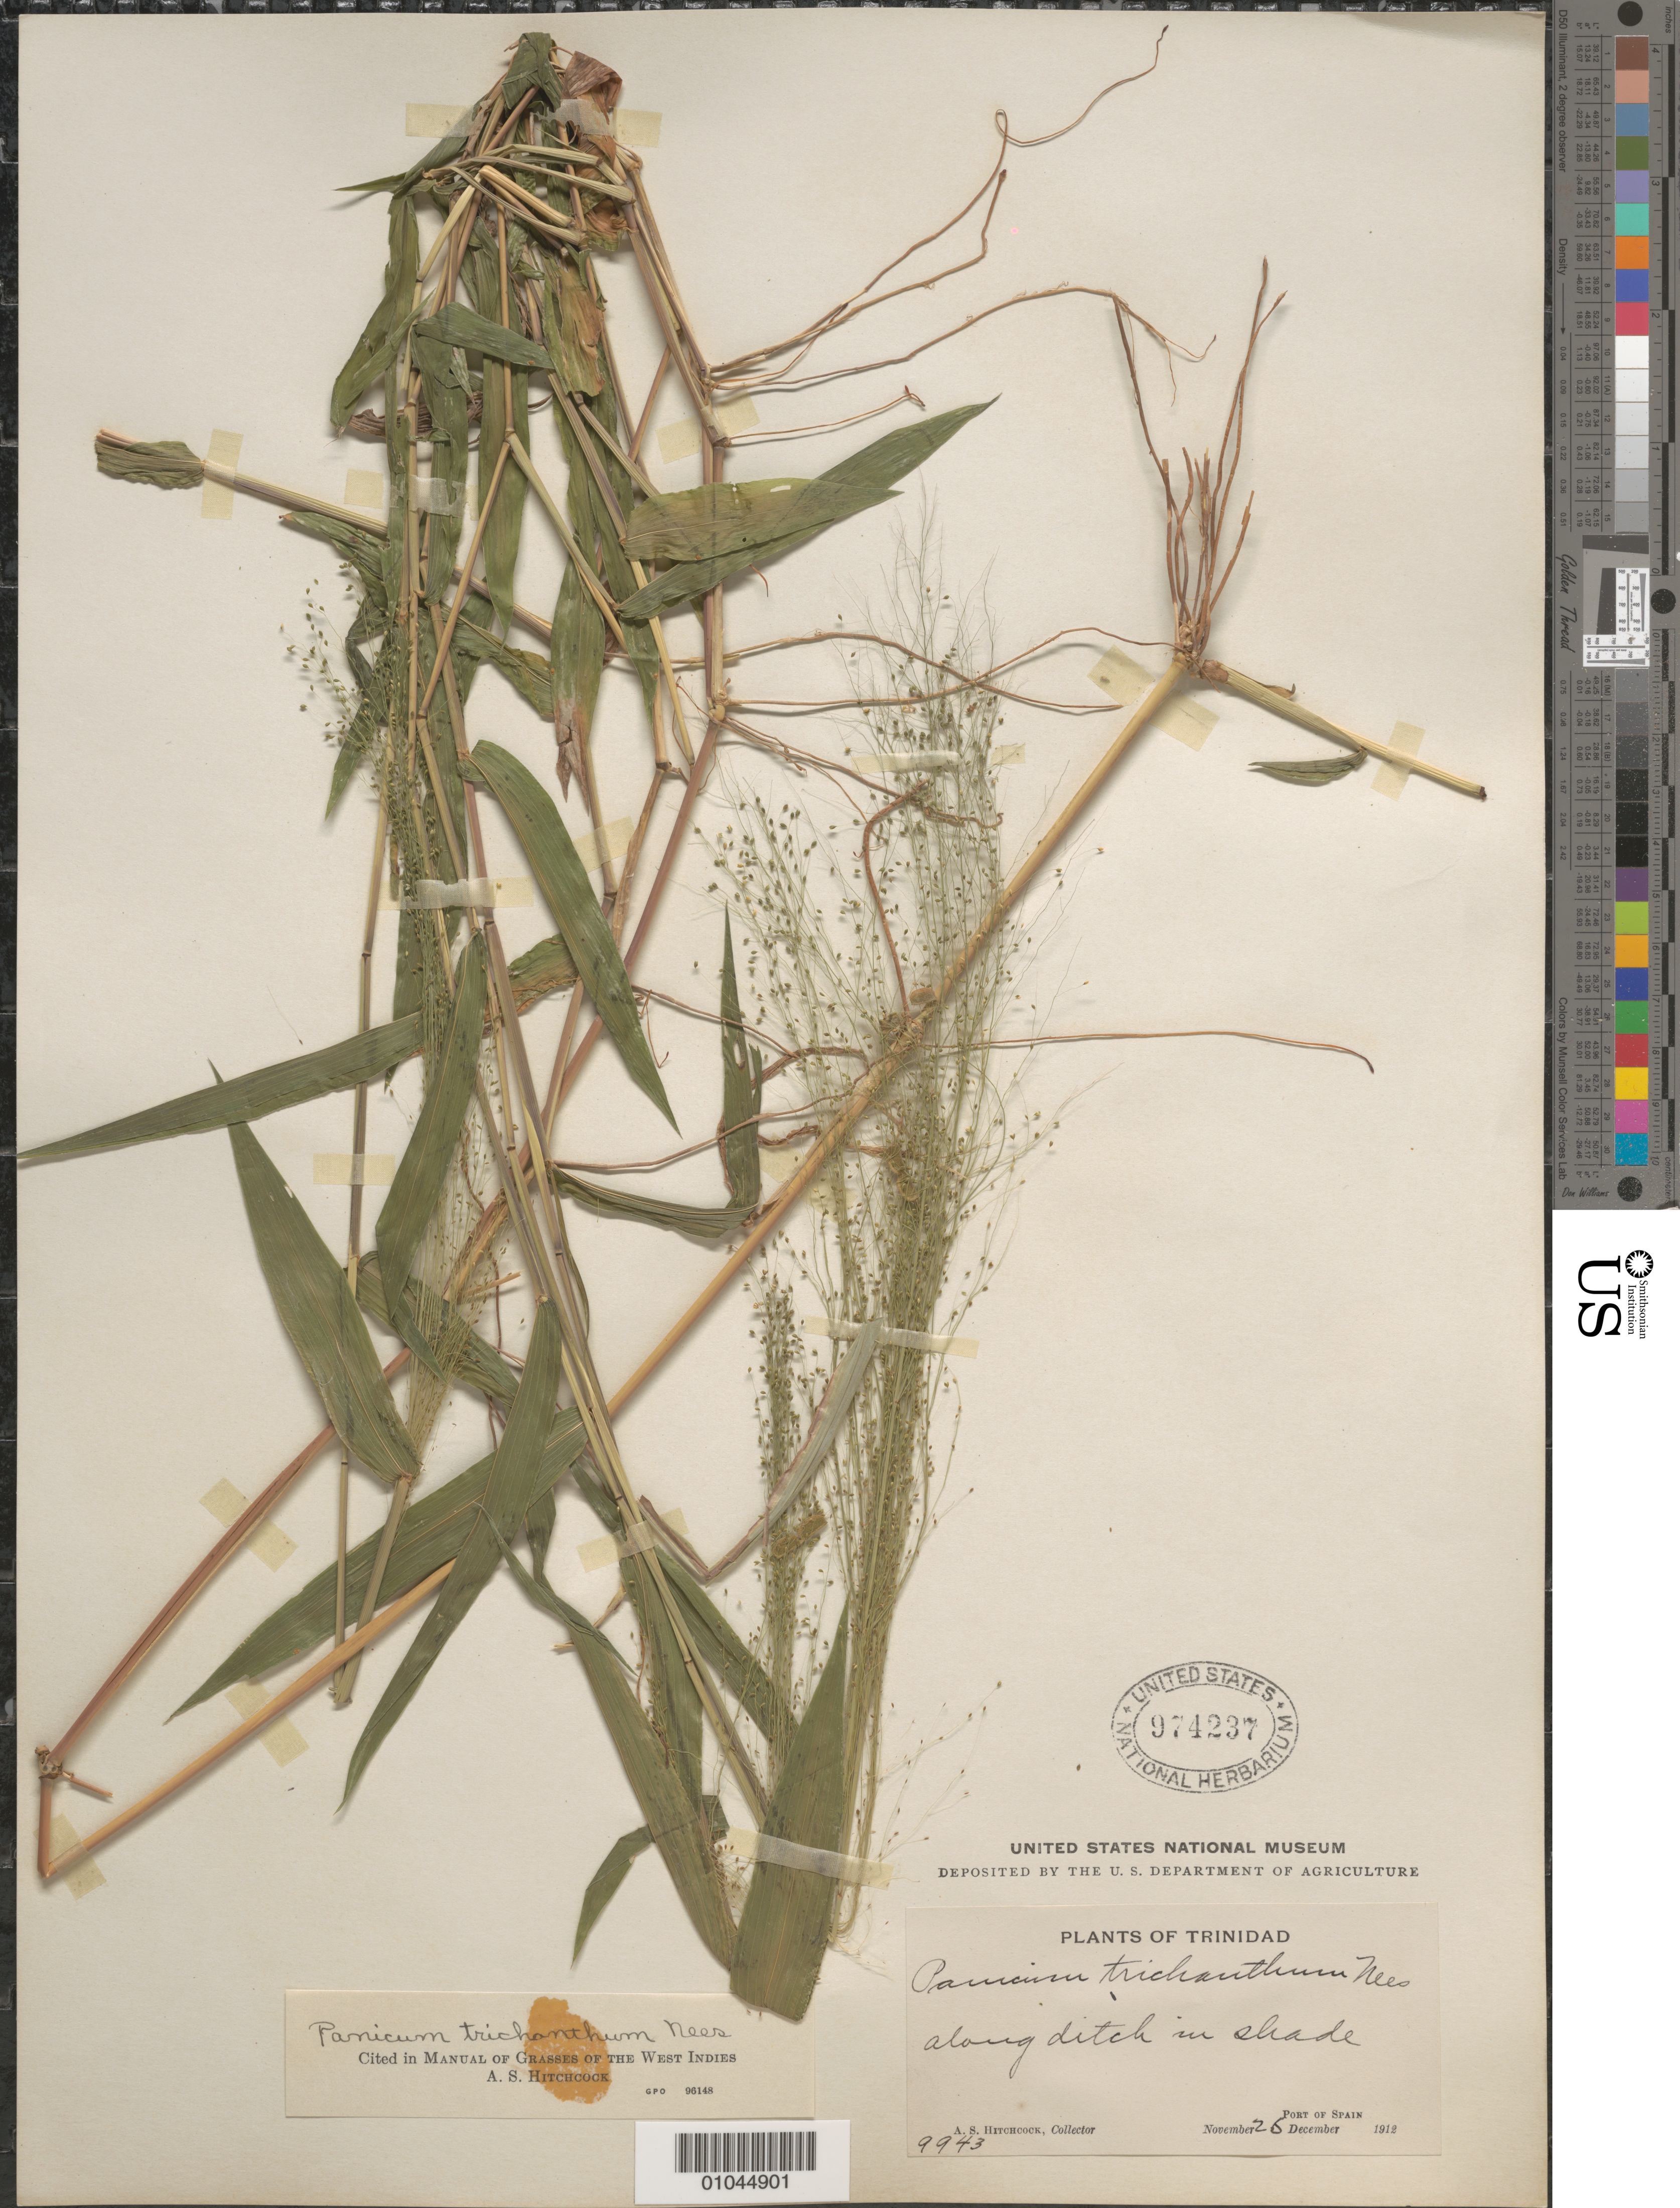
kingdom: Plantae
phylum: Tracheophyta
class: Liliopsida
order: Poales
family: Poaceae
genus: Panicum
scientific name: Panicum trichanthum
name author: Nees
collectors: A. S. Hitchcock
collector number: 9943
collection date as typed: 26 Nov 1912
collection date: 1912-11-26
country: Trinidad and Tobago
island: Trinidad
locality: Port of Spain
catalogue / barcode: US 974237